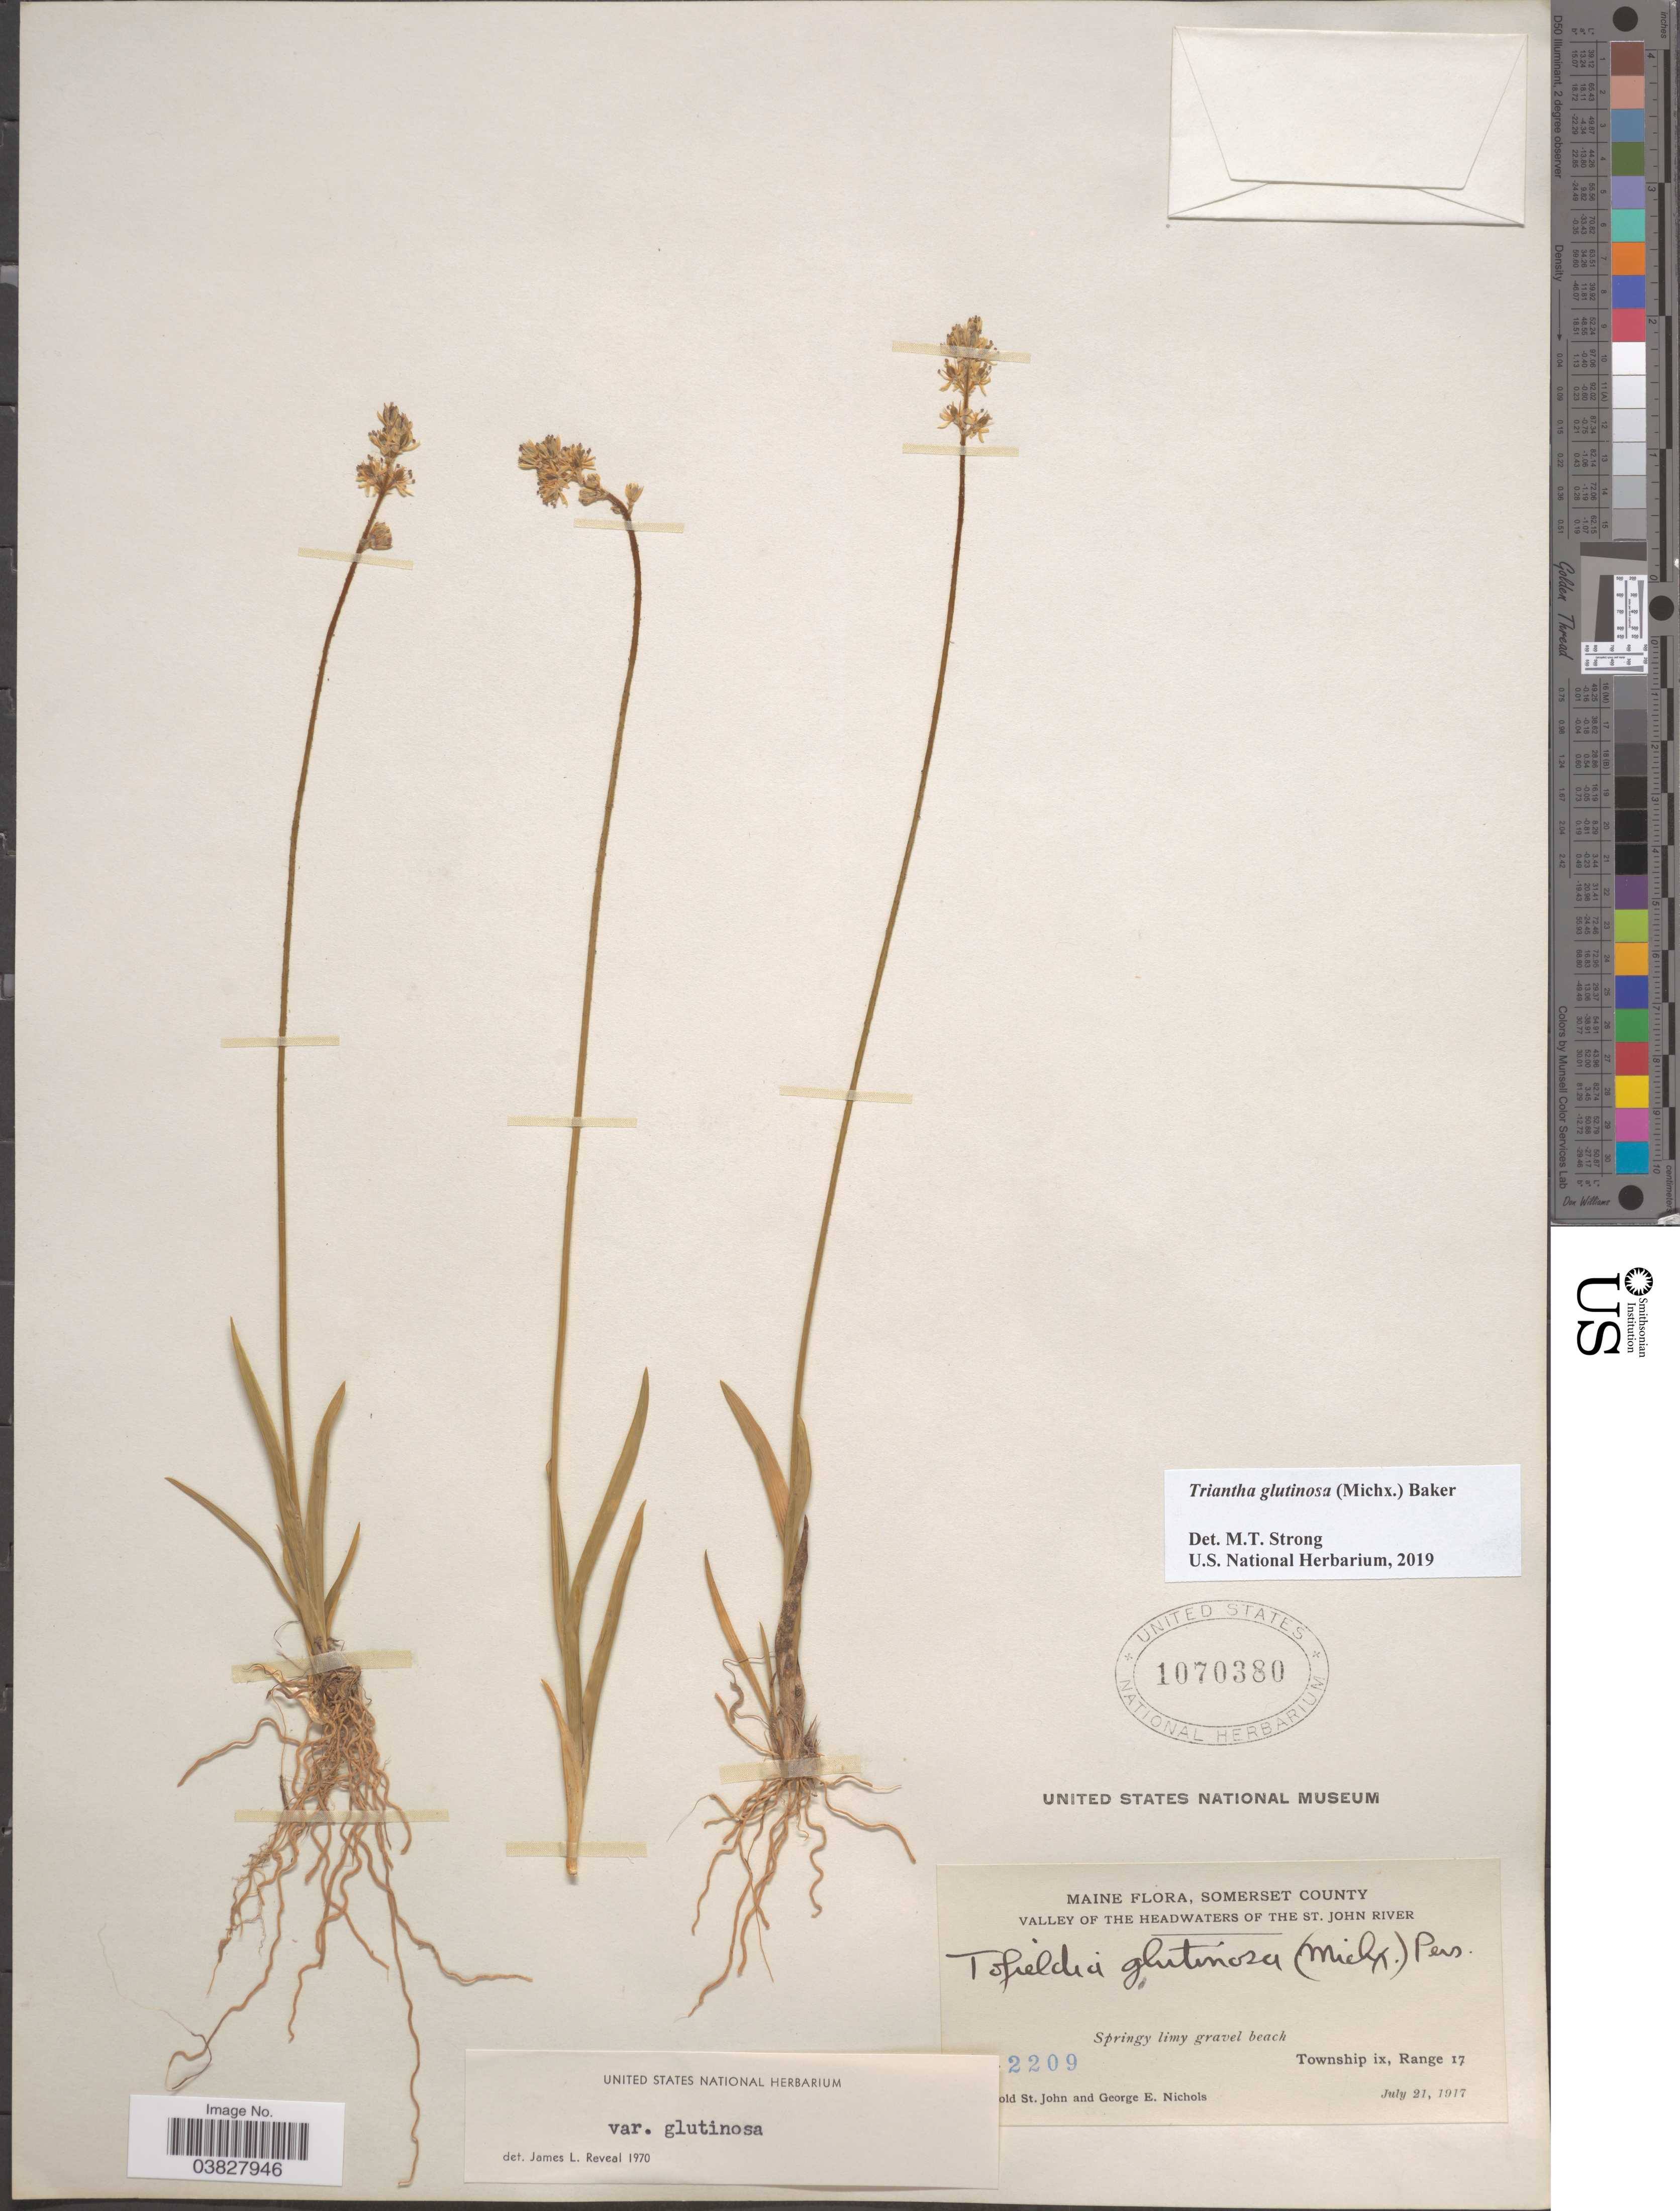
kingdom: Plantae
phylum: Tracheophyta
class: Liliopsida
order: Alismatales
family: Tofieldiaceae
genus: Triantha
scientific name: Triantha glutinosa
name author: (Michx.) Baker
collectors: H. St. John & G. E. Nichols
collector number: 2209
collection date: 1917-07-21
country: United States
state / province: Maine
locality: Somerset County. Valley of the Headwaters of the St. John River. Township ix, Range 17.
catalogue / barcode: US 1070380